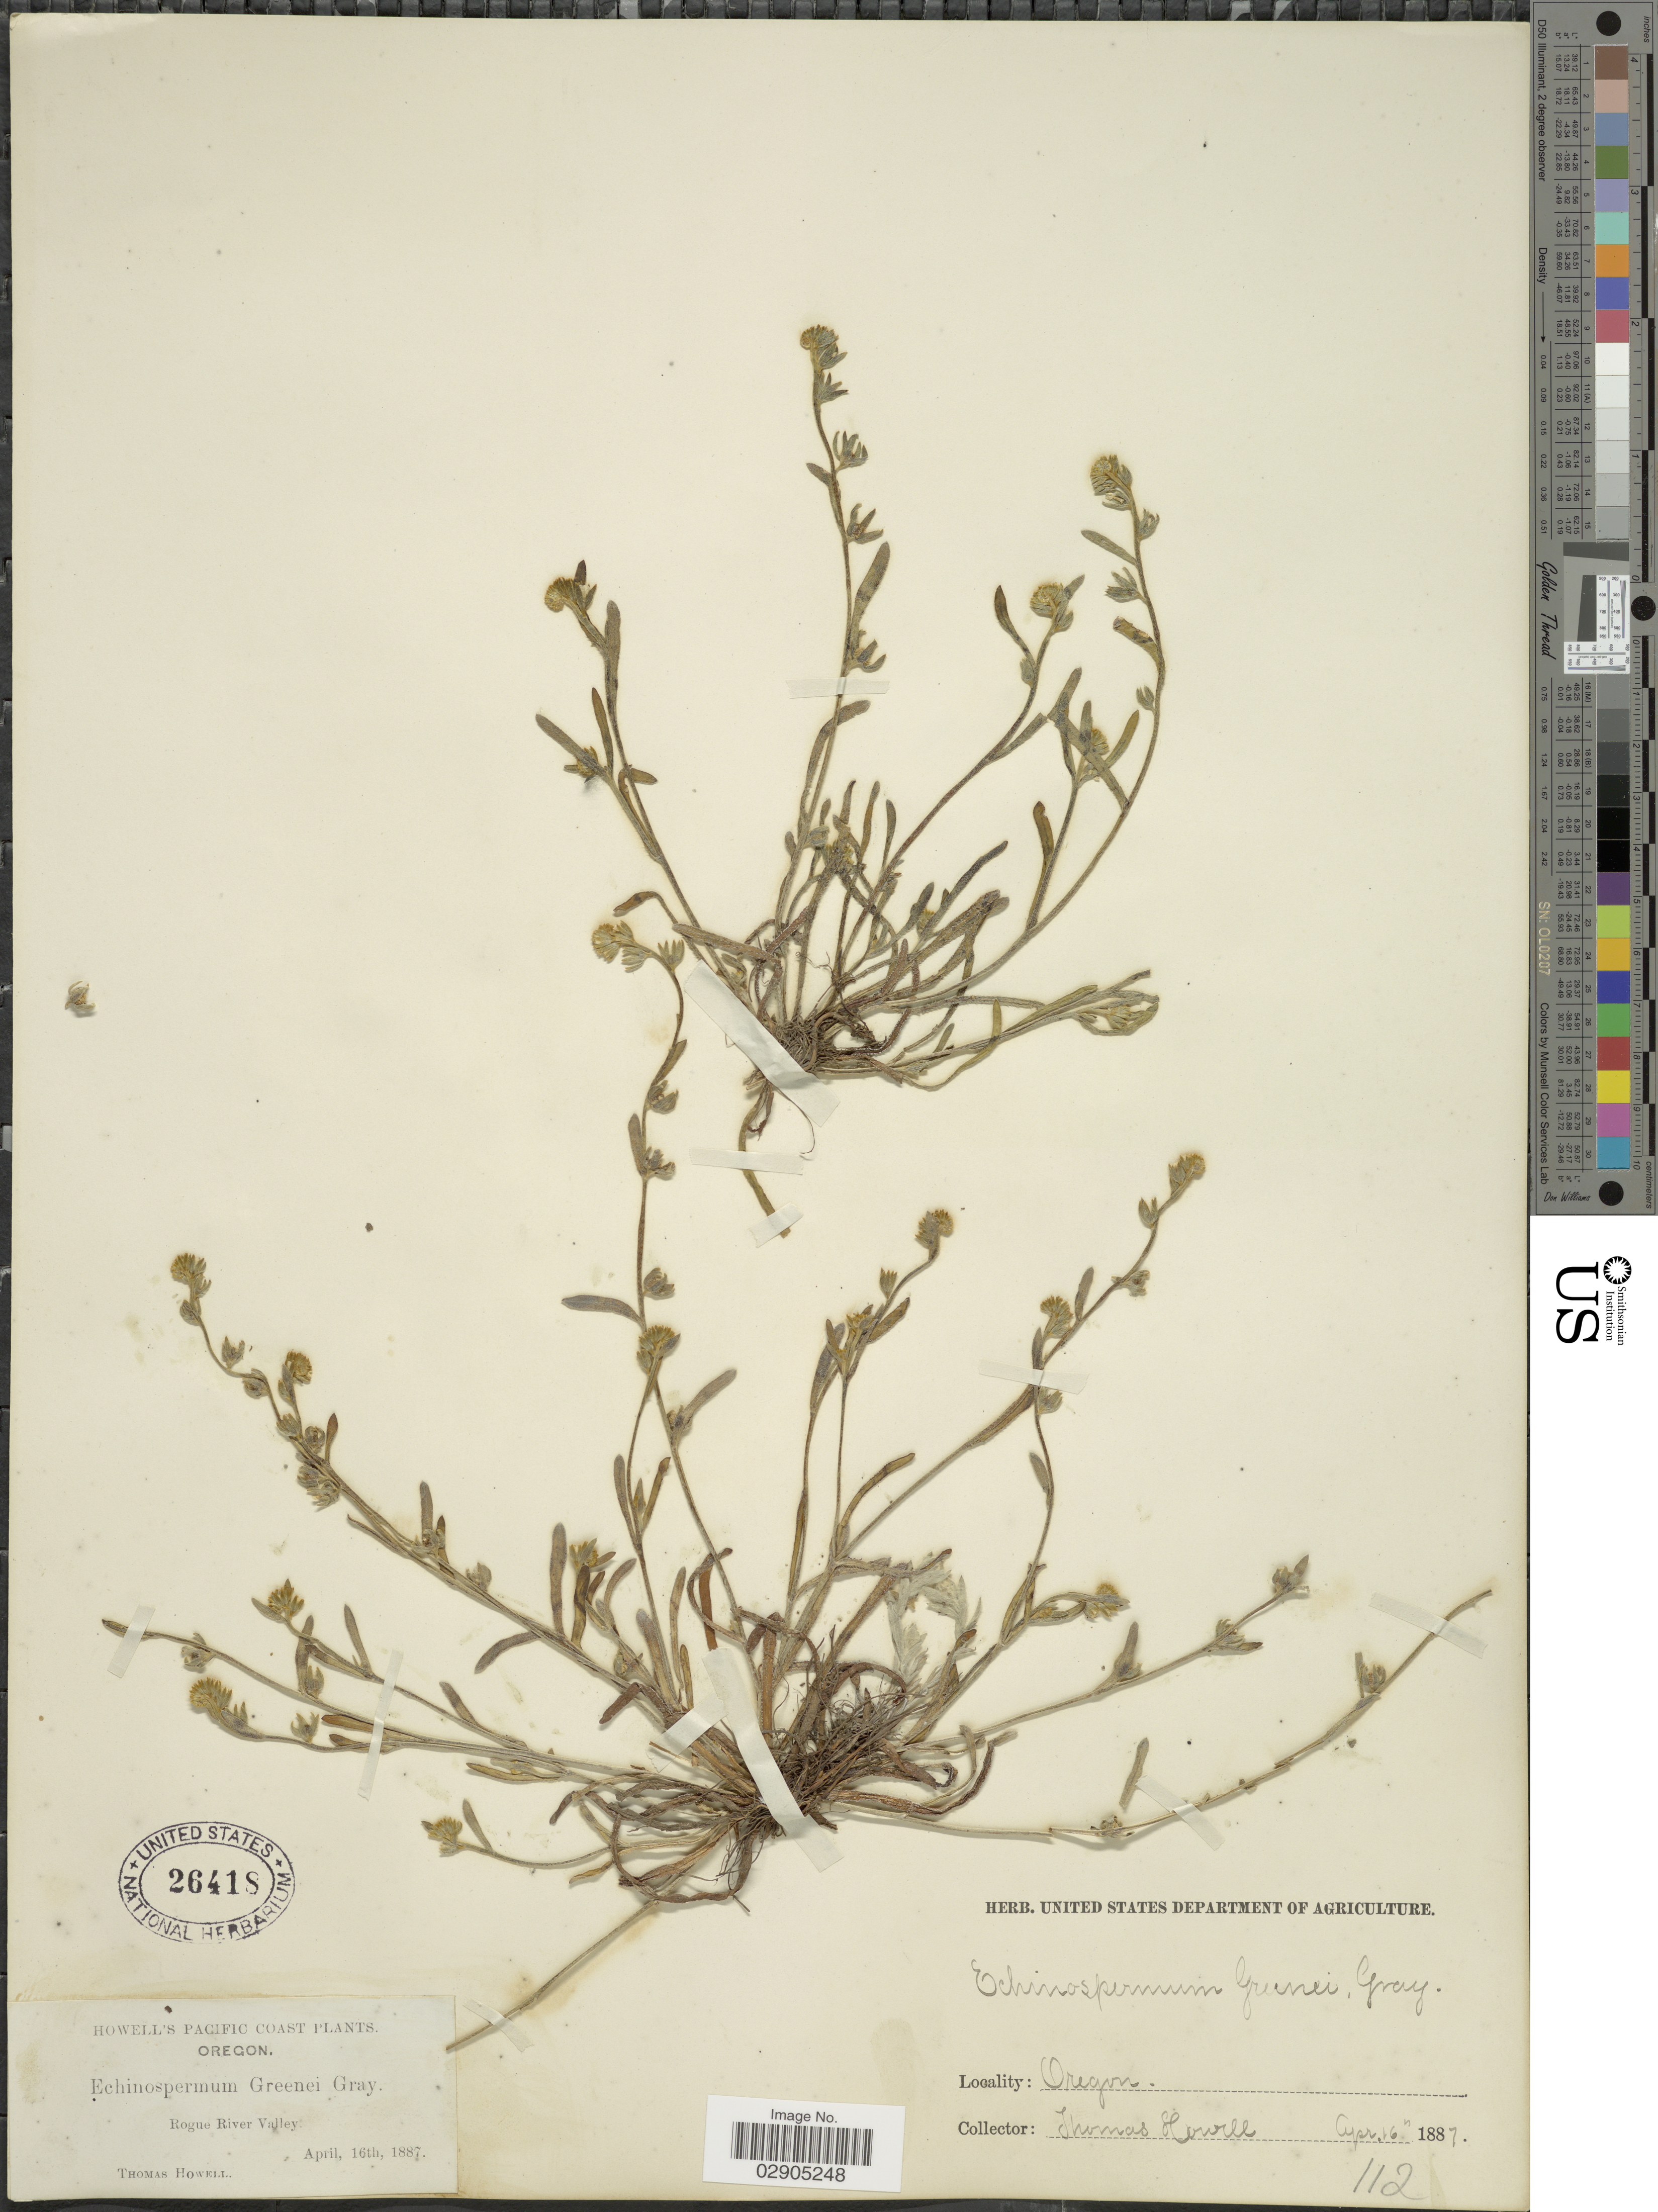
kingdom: Plantae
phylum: Tracheophyta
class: Magnoliopsida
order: Boraginales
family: Boraginaceae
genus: Allocarya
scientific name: Allocarya greenei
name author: (A. Gray) S.W. Greene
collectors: T. Howell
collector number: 112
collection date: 1887-04-16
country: United States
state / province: Oregon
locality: Pacific Coast. Rogue River Valley.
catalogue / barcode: US 26418